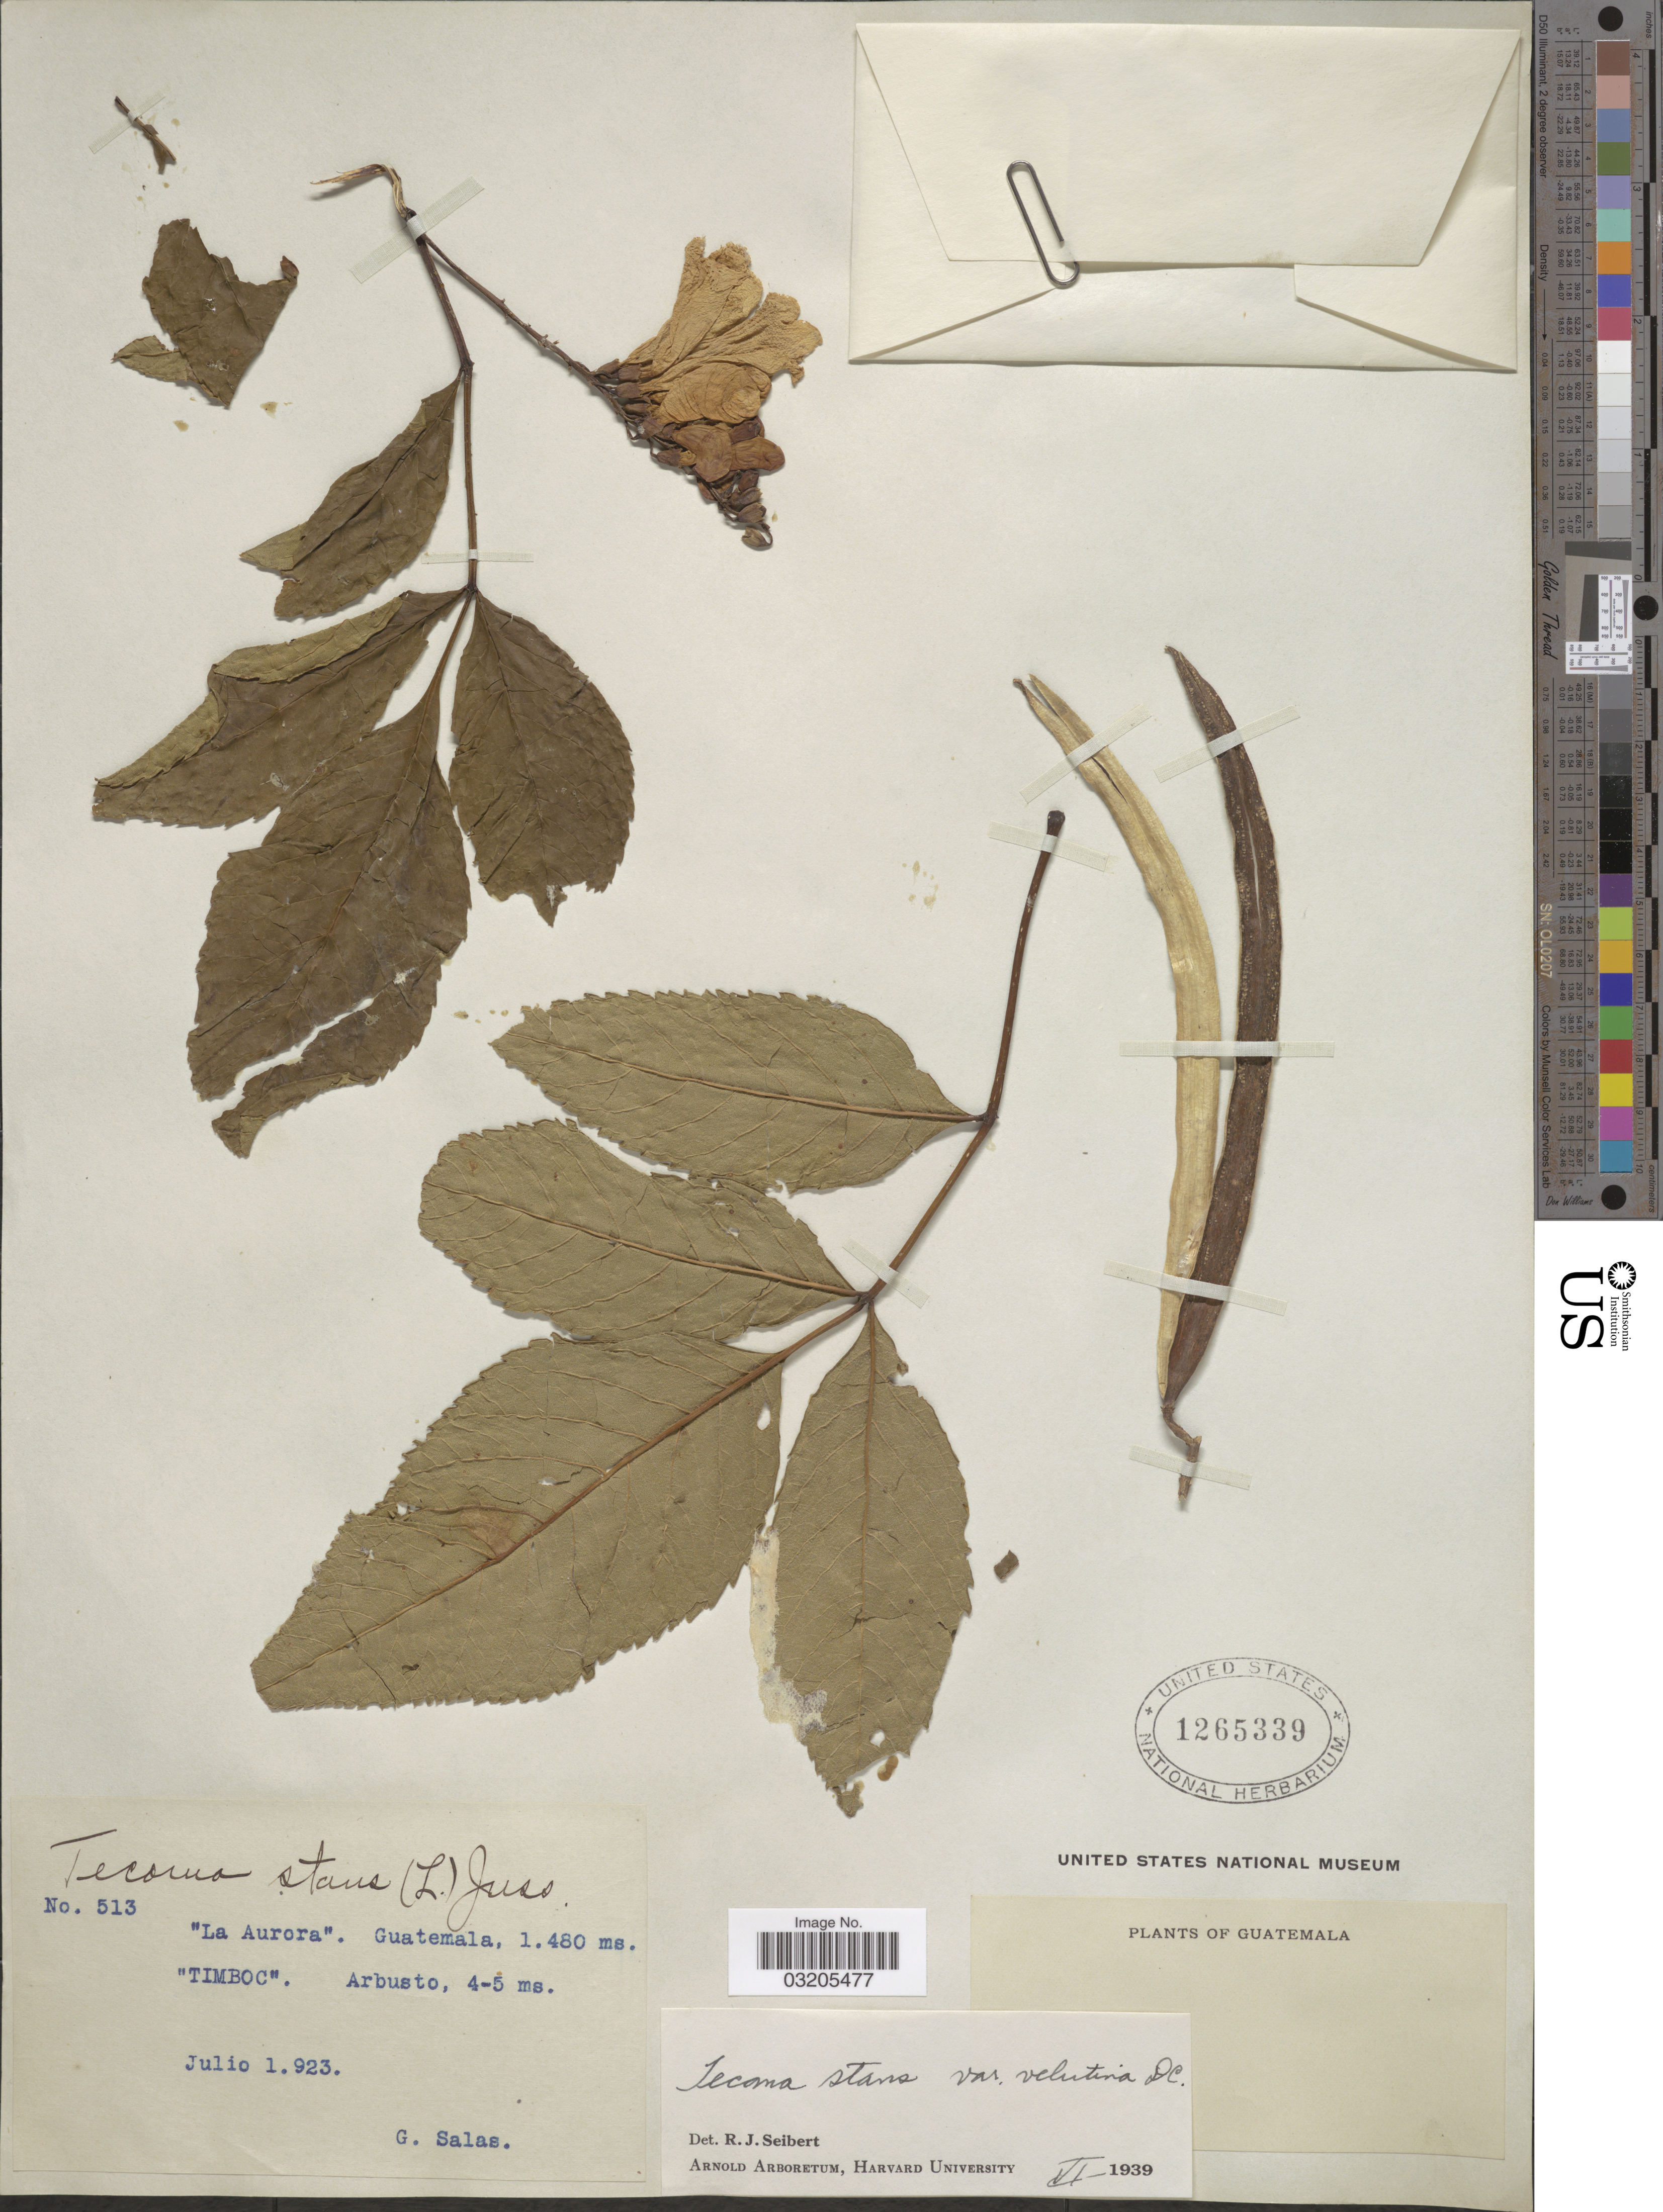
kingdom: Plantae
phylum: Tracheophyta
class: Magnoliopsida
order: Lamiales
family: Bignoniaceae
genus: Tecoma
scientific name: Tecoma stans var. velutina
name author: DC.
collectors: G. Salas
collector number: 513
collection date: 1923-07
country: Guatemala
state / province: Guatemala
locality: La Aurora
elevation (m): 1480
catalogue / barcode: US 1265339